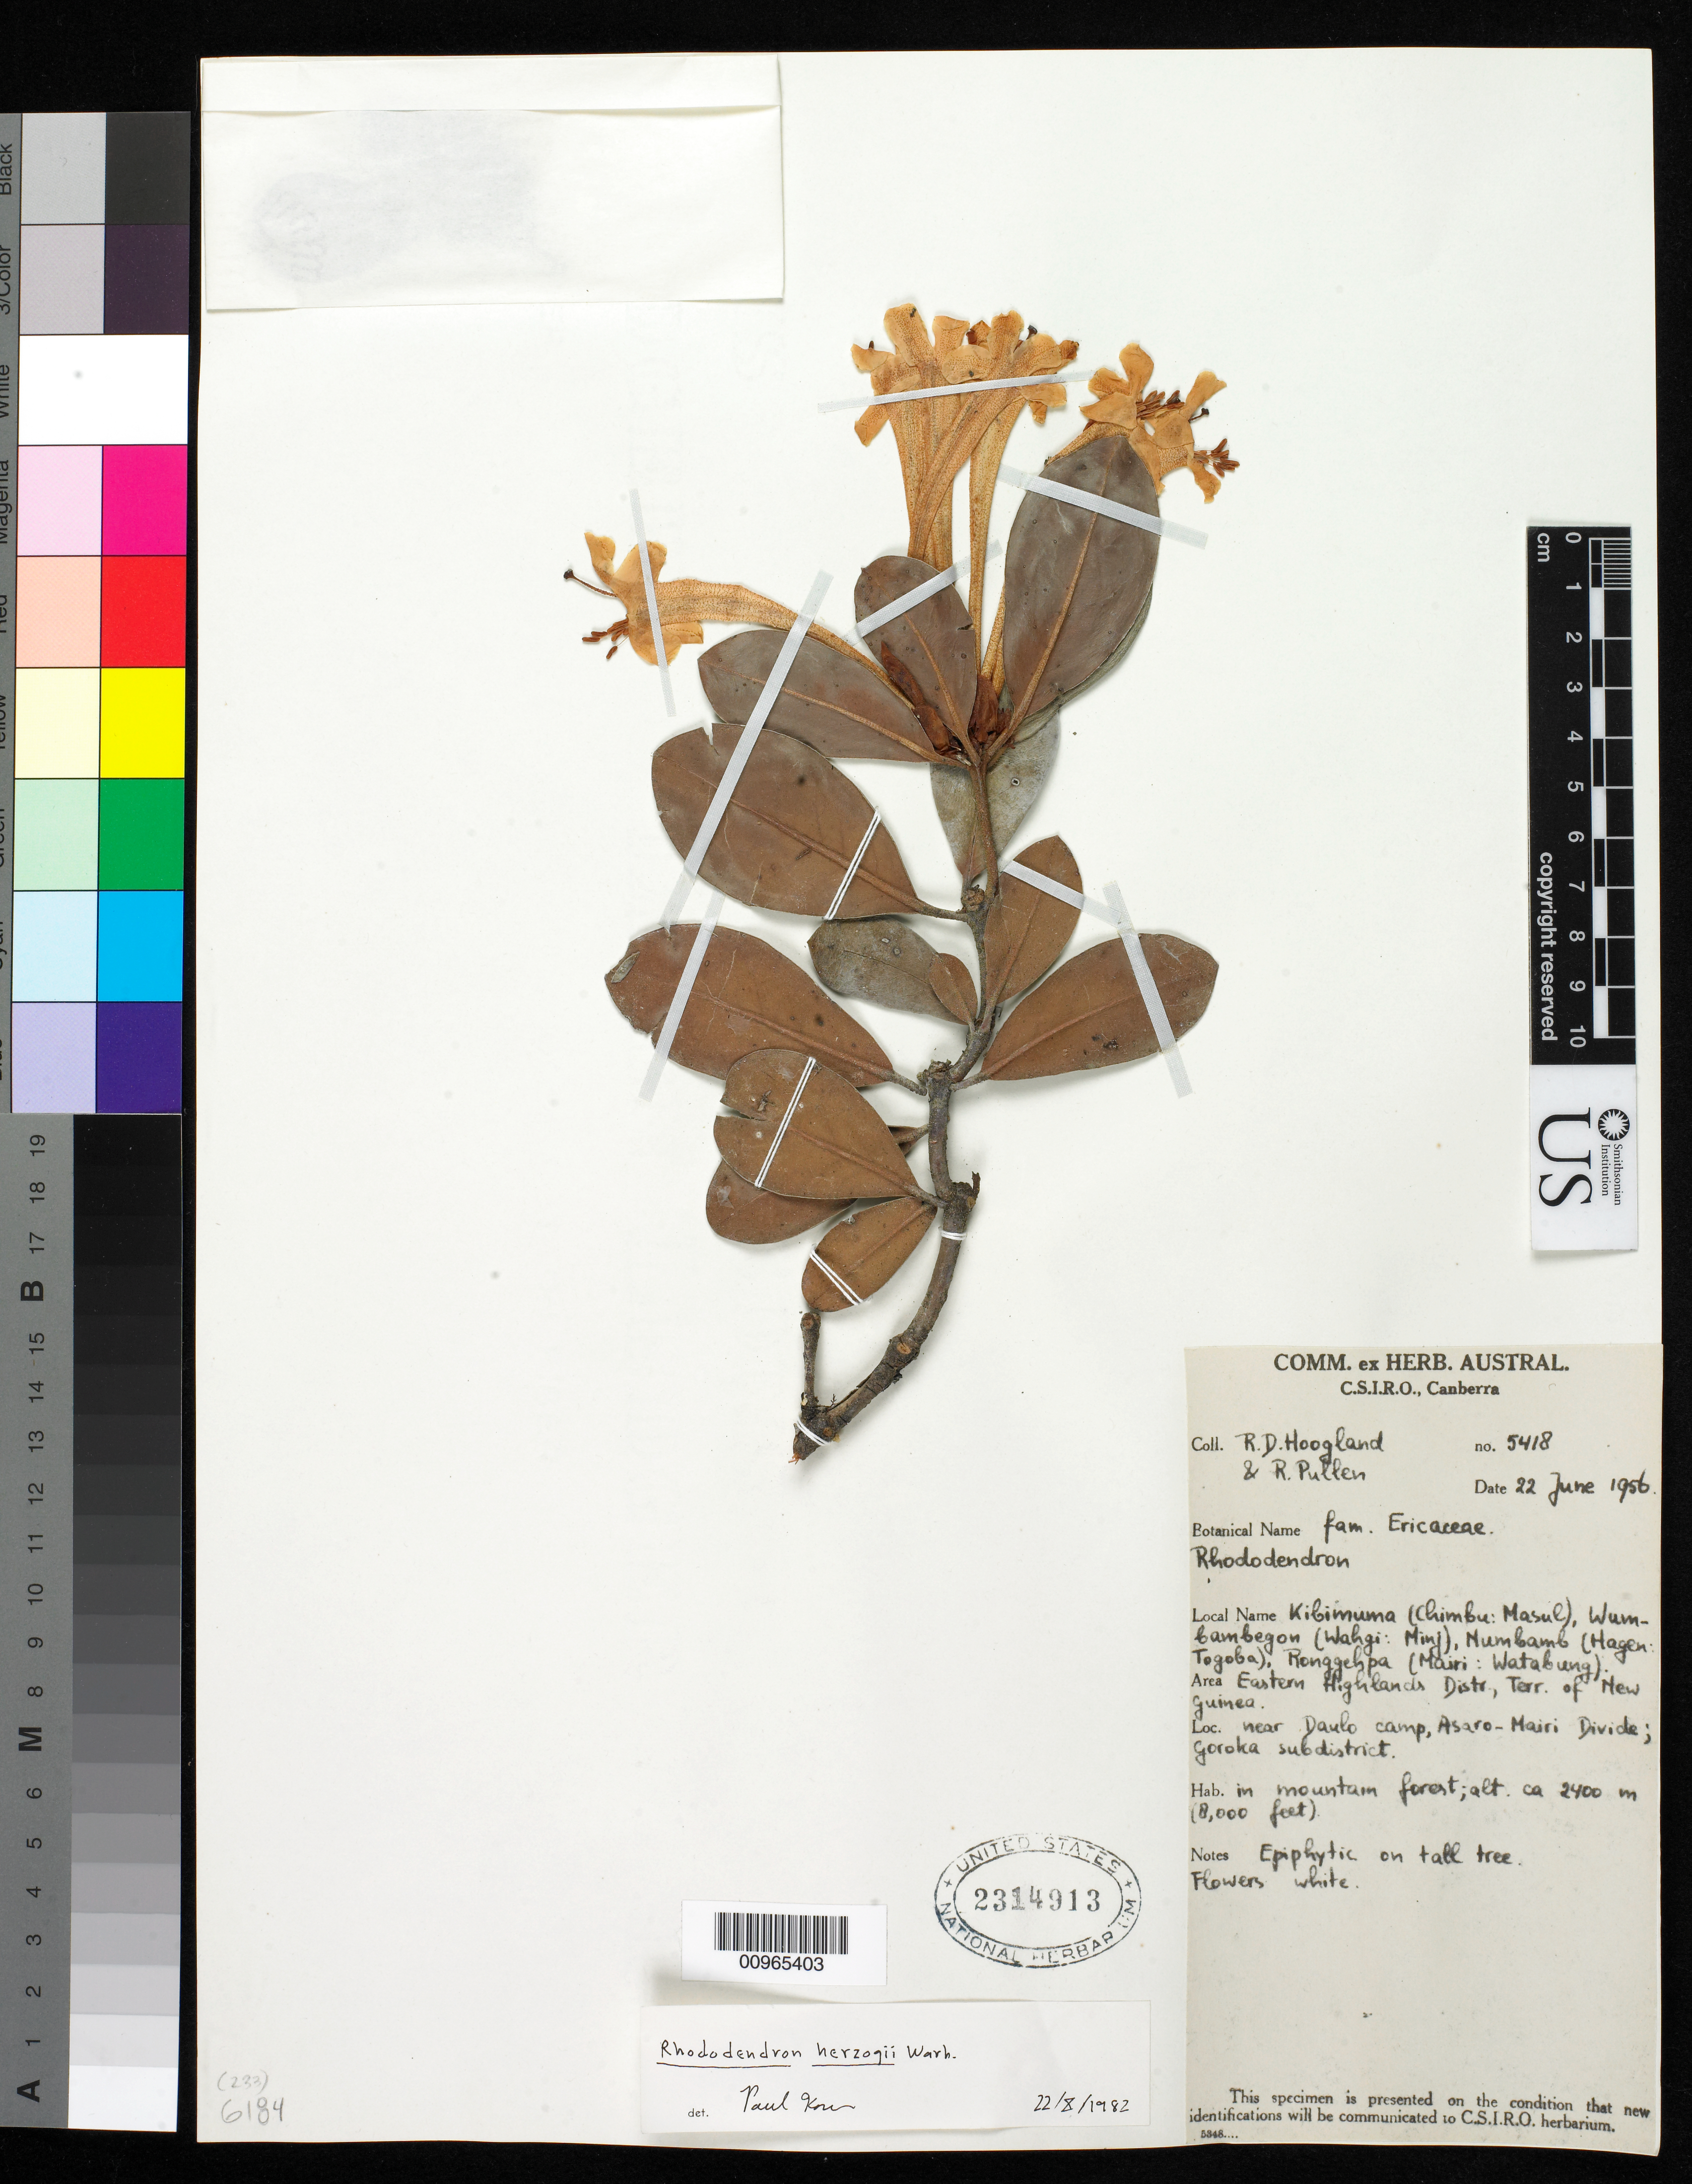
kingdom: Plantae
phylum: Tracheophyta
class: Magnoliopsida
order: Ericales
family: Ericaceae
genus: Rhododendron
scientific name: Rhododendron herzogii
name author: Warb.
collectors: R. D. Hoogland & R. Pullen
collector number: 5418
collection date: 1956-06-22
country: Papua New Guinea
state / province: Eastern Highlands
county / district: Goroka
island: New Guinea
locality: Near Daulo camp, Asaro-Mairi Divide; Goroka subdistrict, Eastern Highlands distr., Terr. of New Guinea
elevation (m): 2400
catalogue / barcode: US 2314913